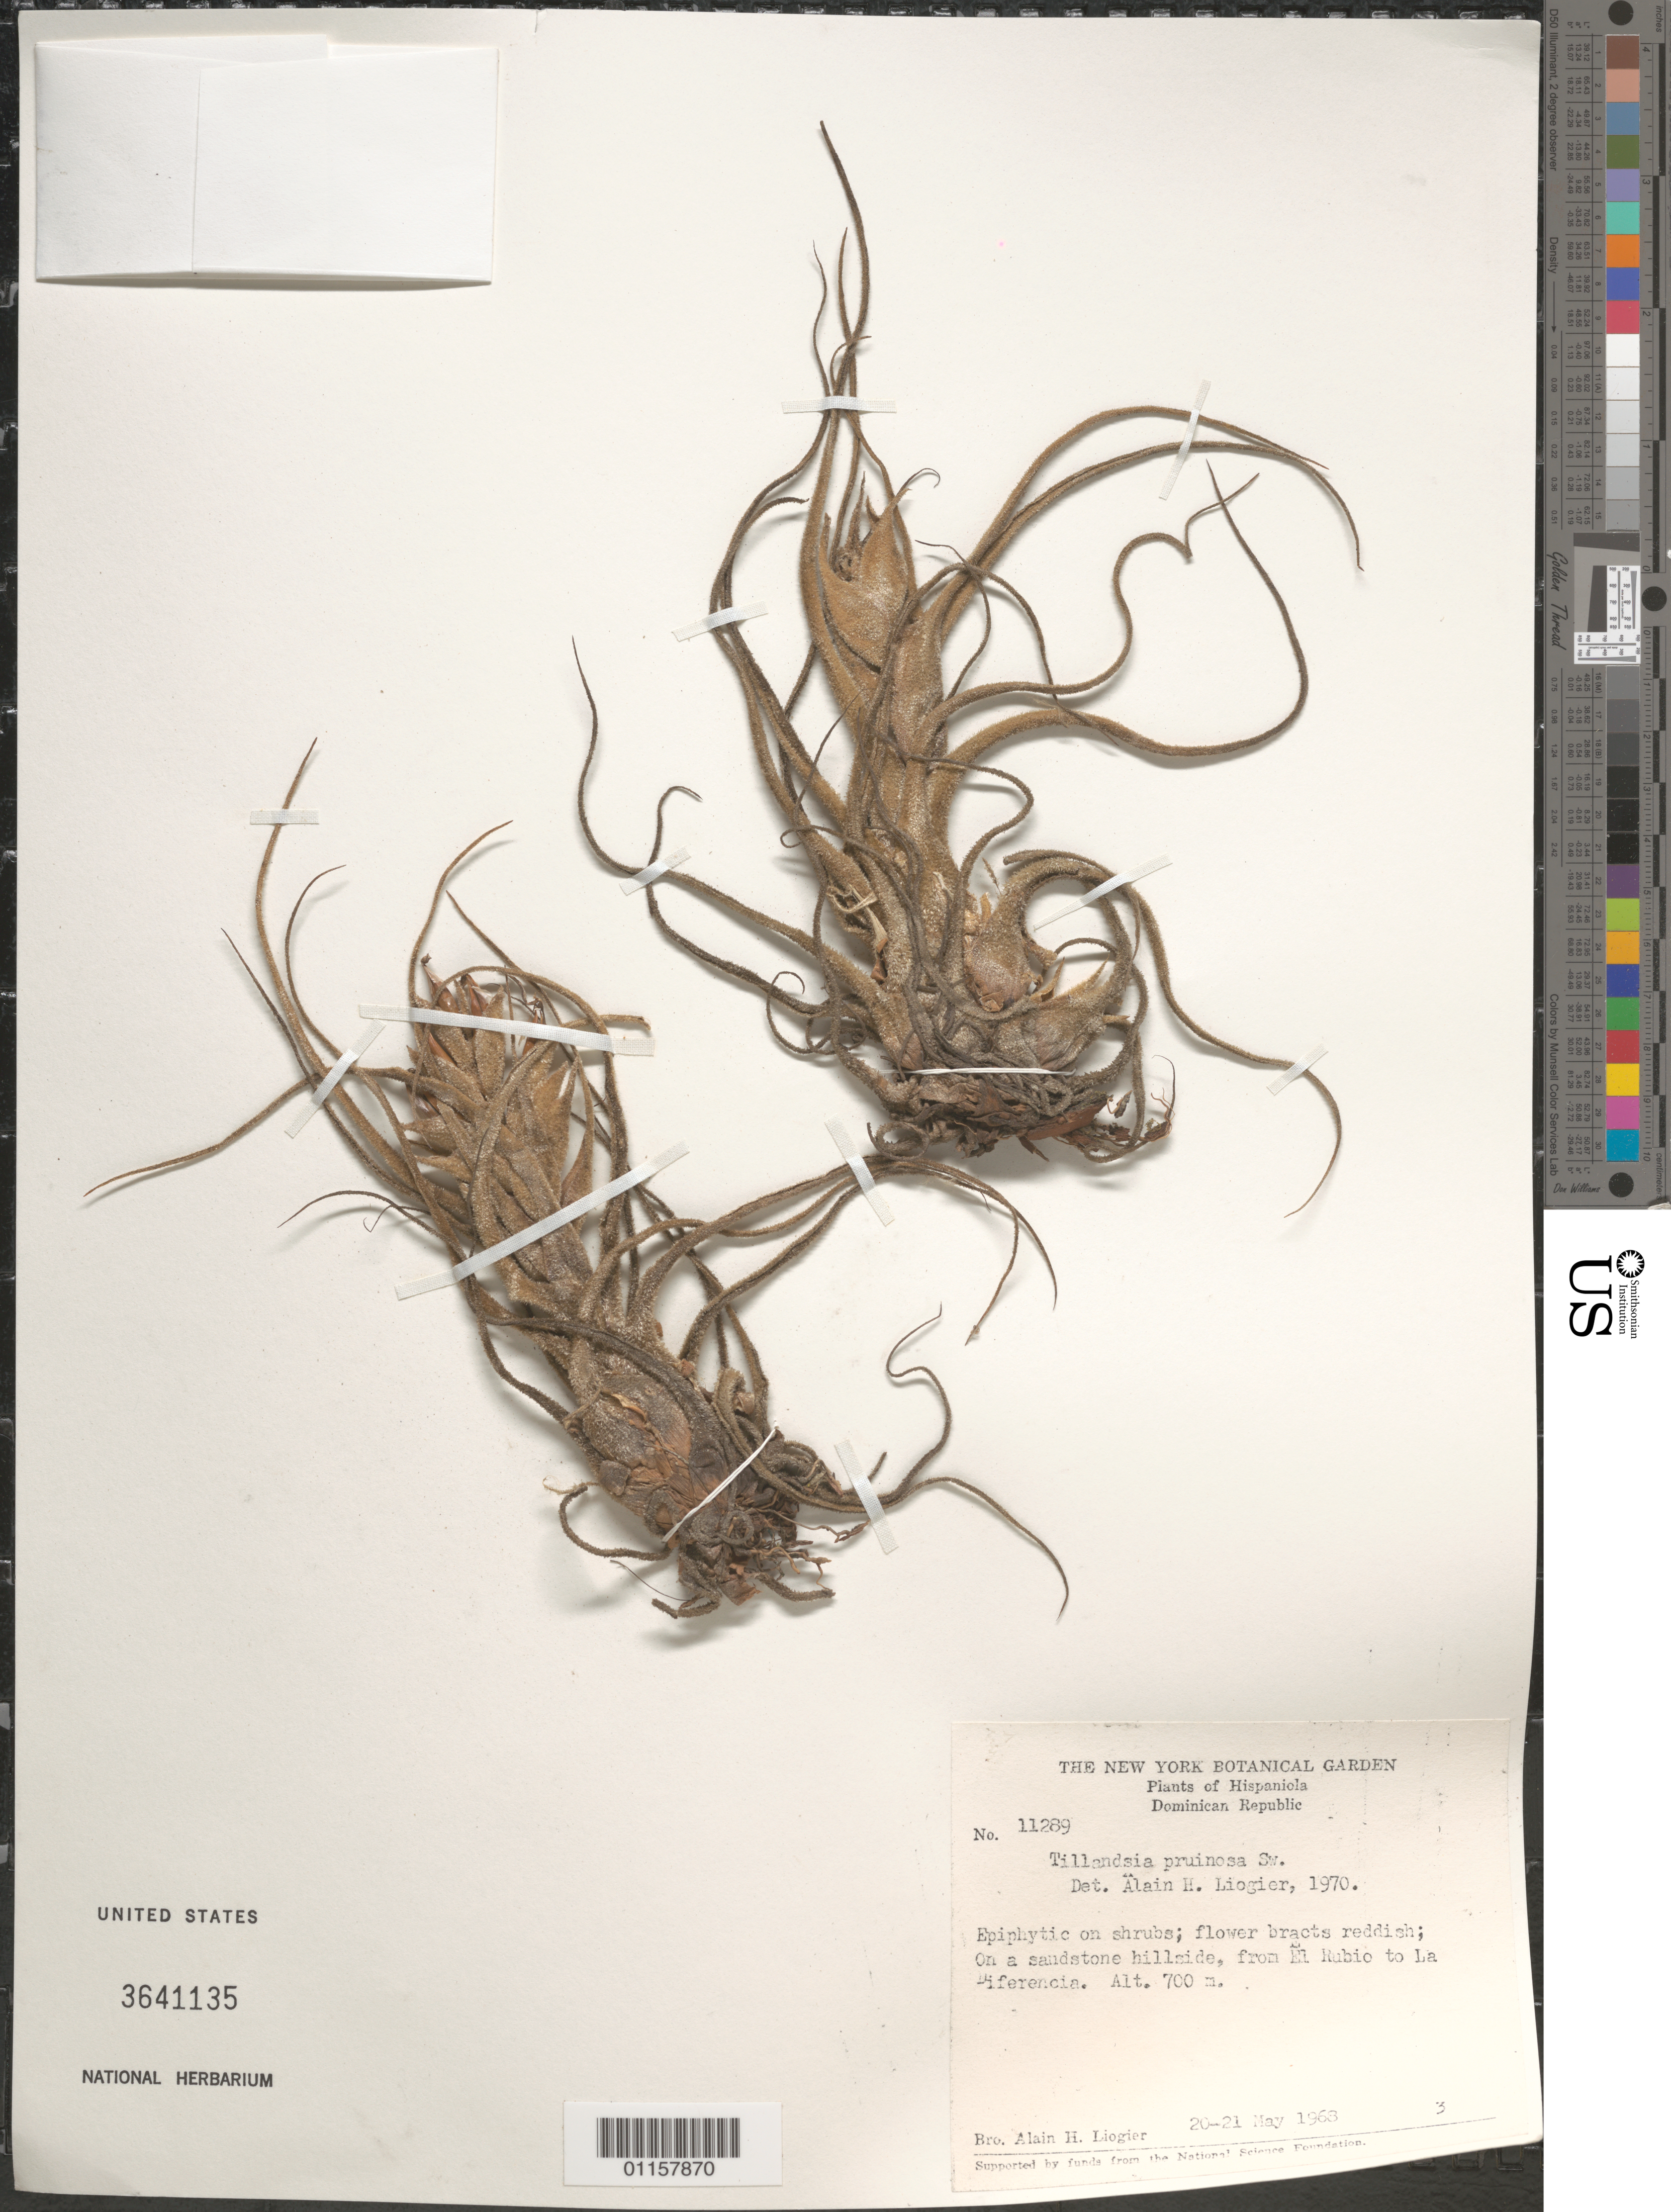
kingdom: Plantae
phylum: Tracheophyta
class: Liliopsida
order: Poales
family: Bromeliaceae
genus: Tillandsia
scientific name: Tillandsia pruinosa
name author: Sw.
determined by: Liogier, Alain H.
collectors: A. H. Liogier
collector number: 11289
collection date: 1968-05-20/1968-05-21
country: Dominican Republic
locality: El Rubio to La Diferencia.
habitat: On a sandstone hillside.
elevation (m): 700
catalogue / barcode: US 3641135